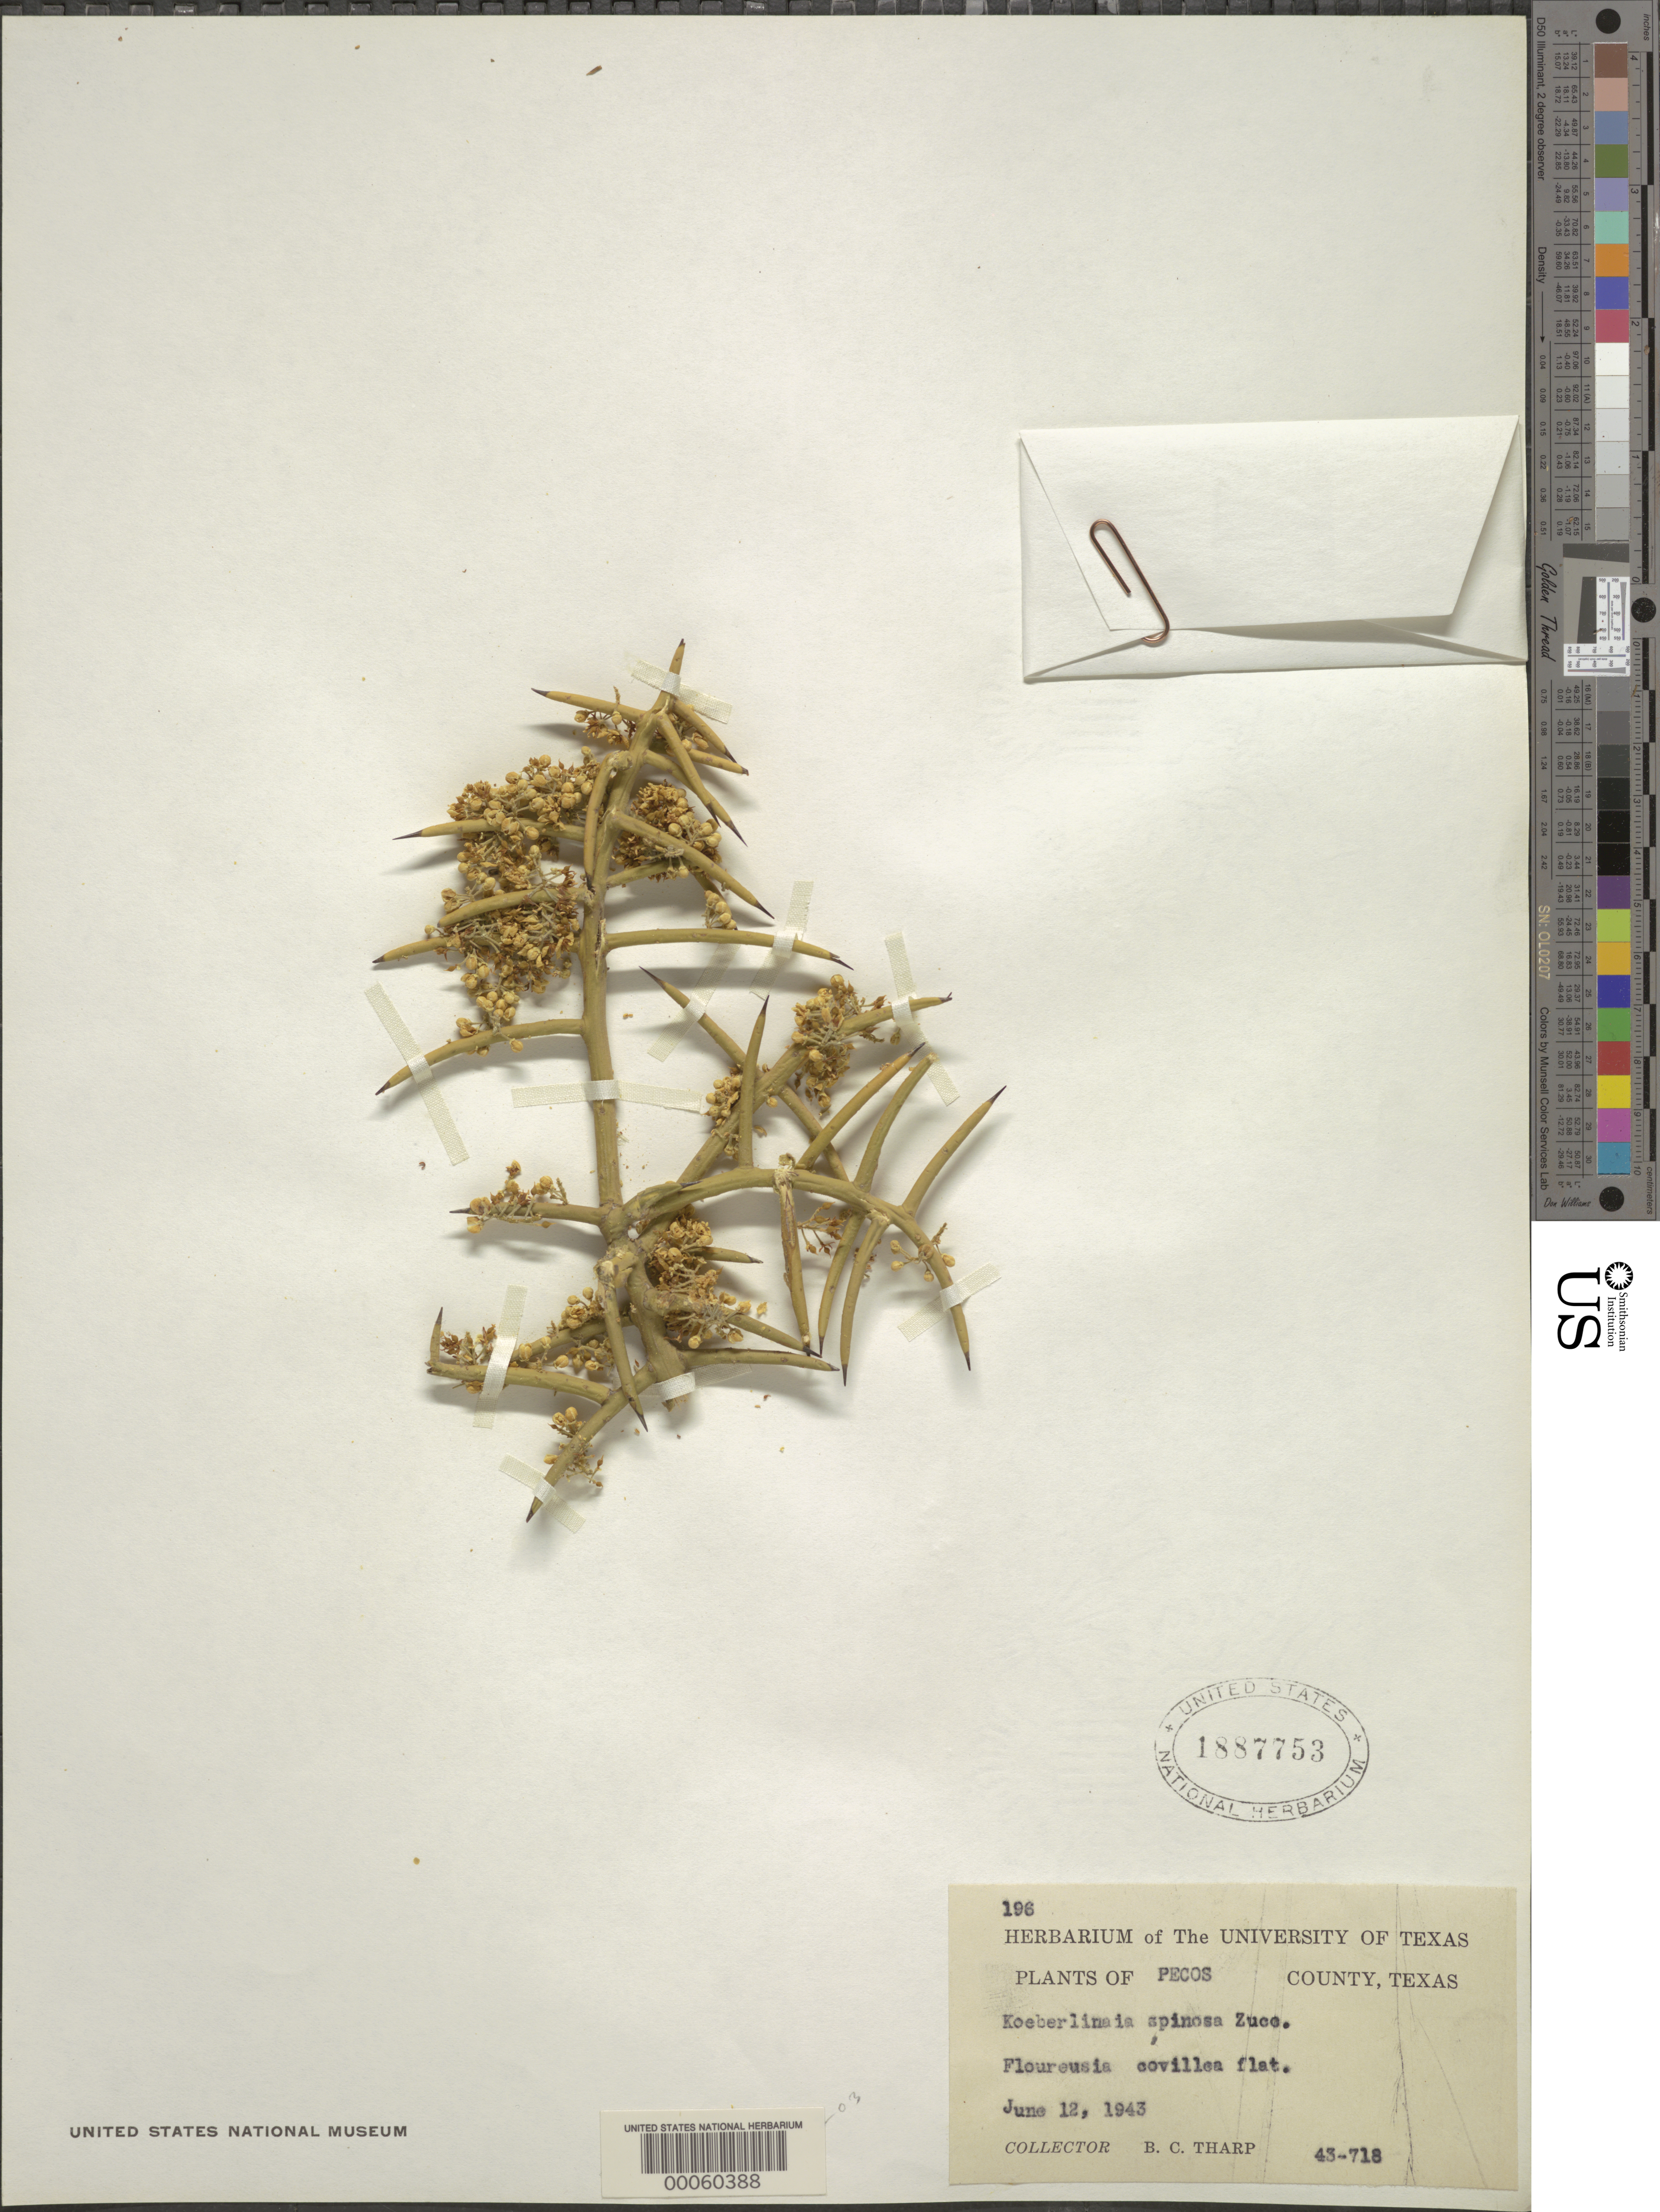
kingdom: Plantae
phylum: Tracheophyta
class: Magnoliopsida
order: Brassicales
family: Koeberliniaceae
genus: Koeberlinia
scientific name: Koeberlinia spinosa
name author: Zucc.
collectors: B. C. Tharp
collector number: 196.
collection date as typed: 12 Jun 1943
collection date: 1943-06-12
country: United States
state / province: Texas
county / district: Pecos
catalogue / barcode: US 1887753